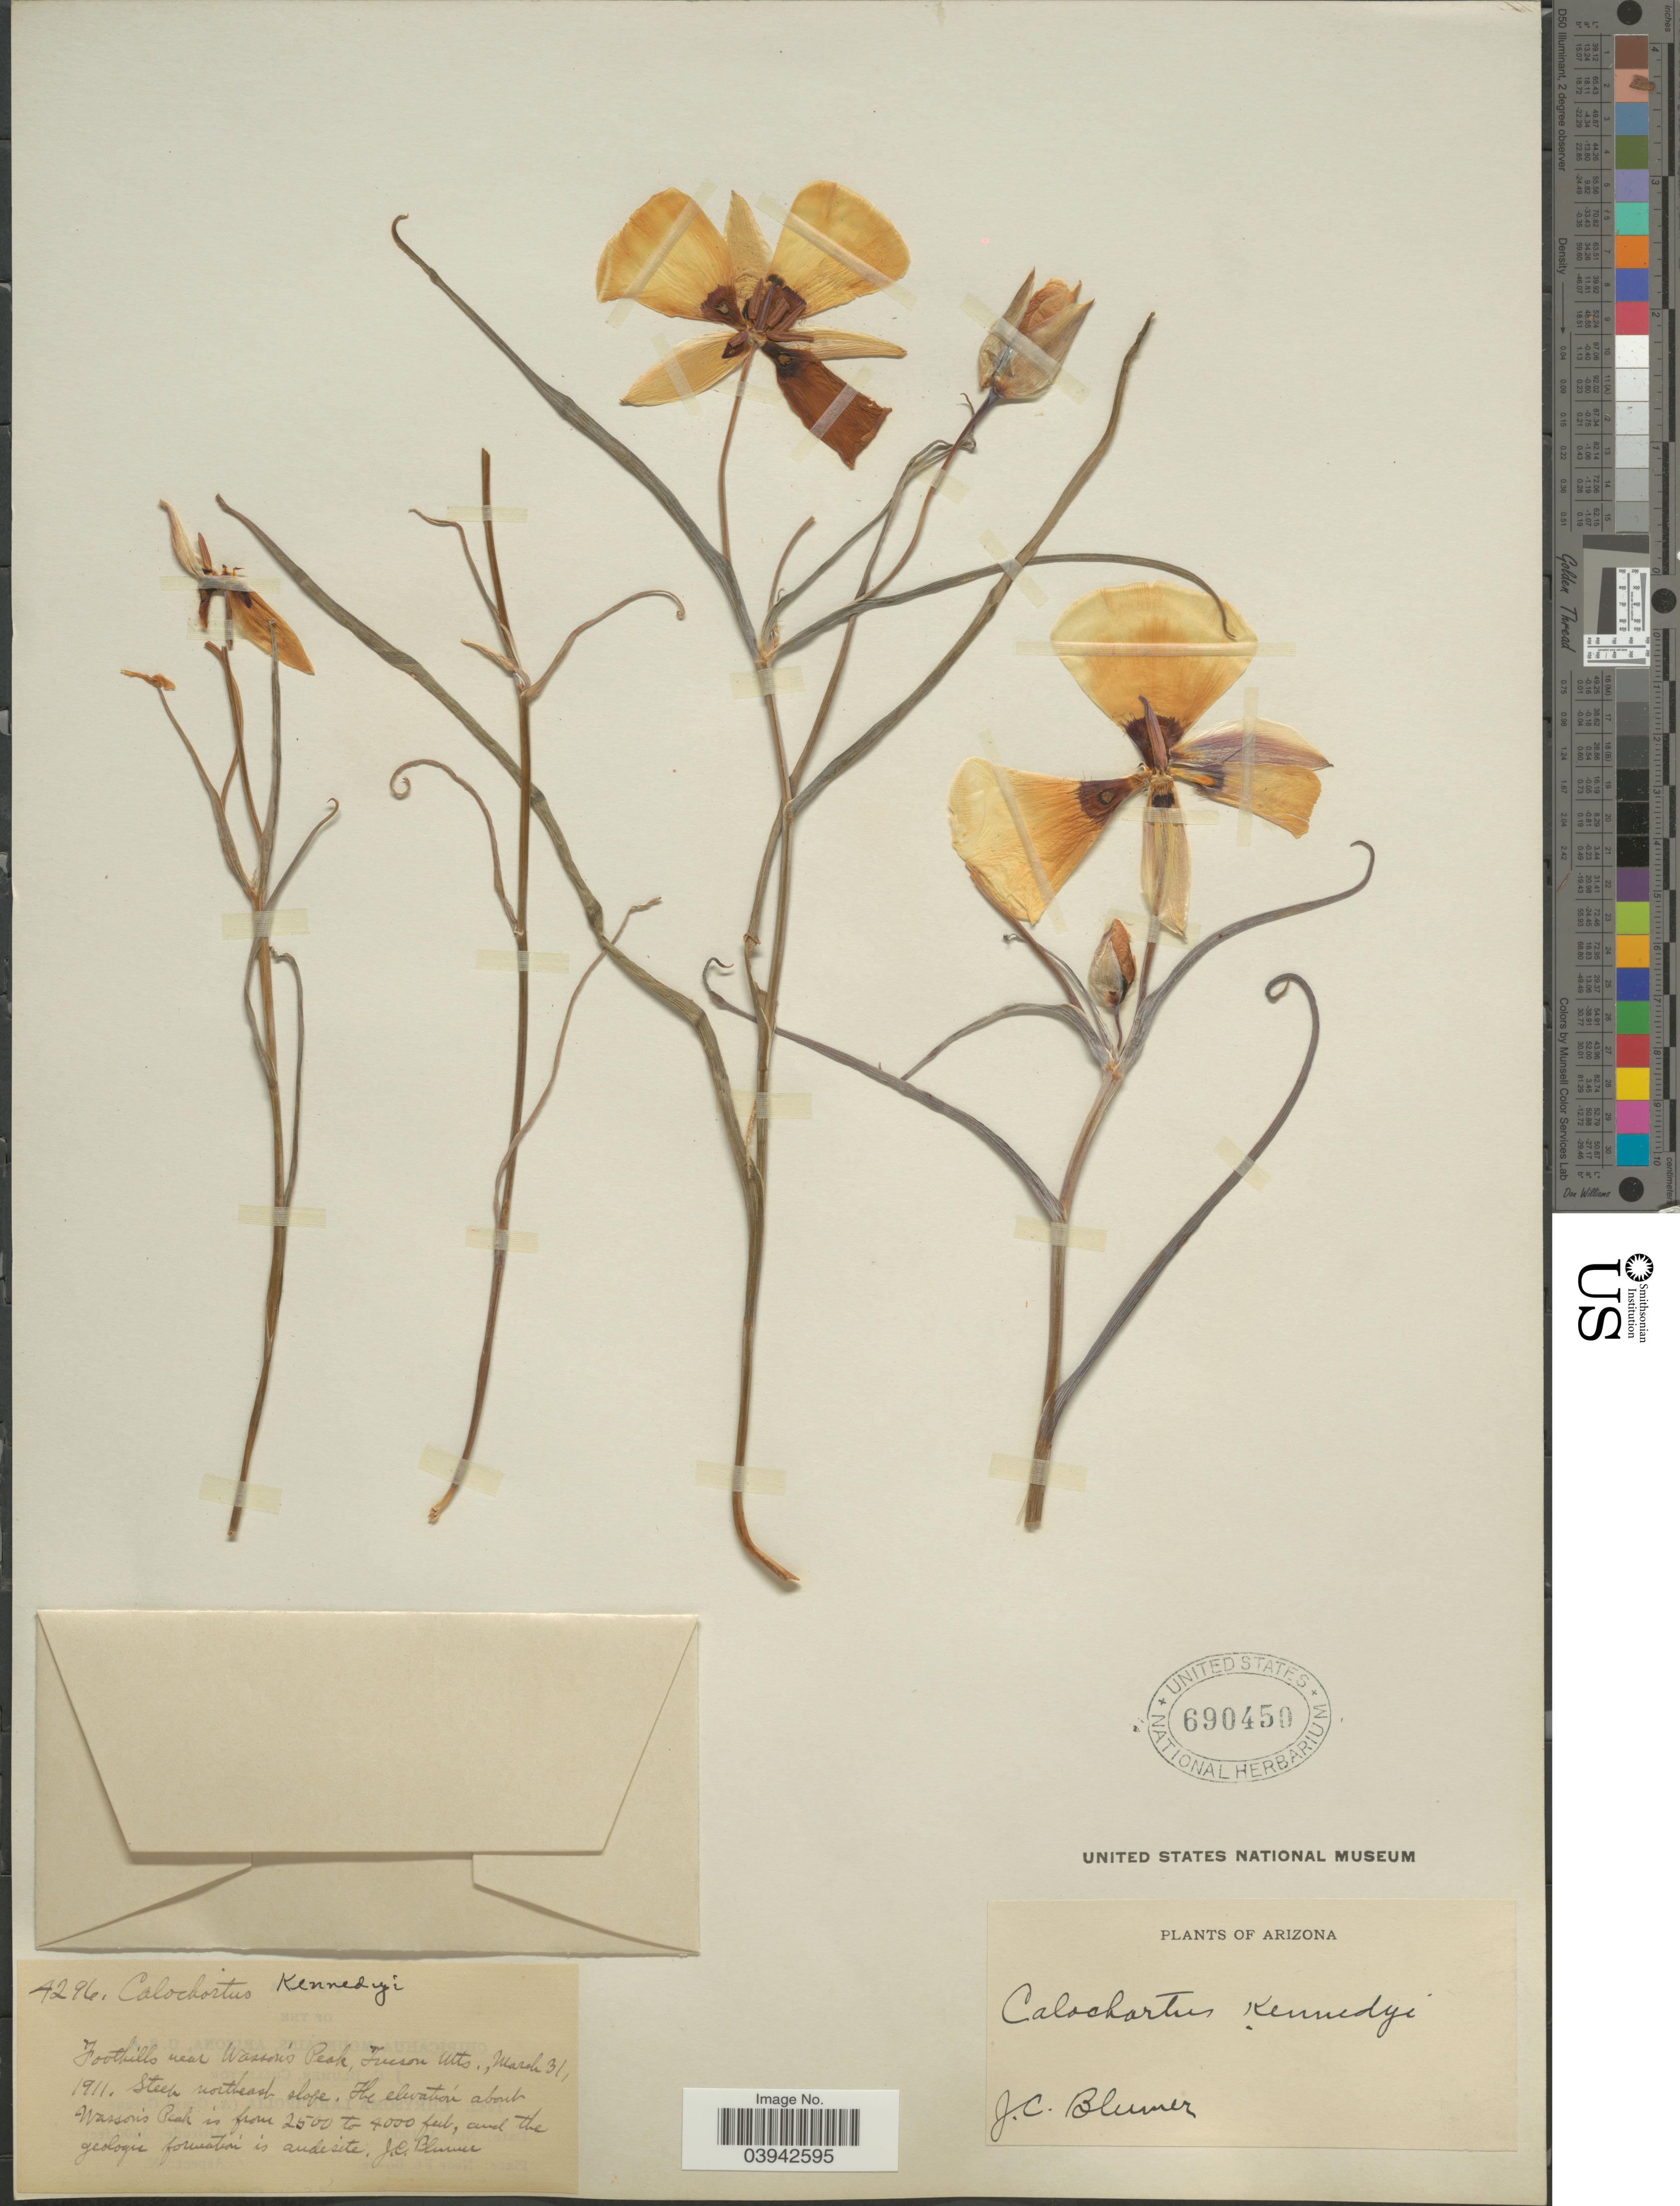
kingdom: Plantae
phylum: Tracheophyta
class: Liliopsida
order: Liliales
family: Liliaceae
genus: Calochortus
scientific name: Calochortus kennedyi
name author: Porter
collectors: J. C. Blumer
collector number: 4296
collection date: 1911-03-31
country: United States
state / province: Arizona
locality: Foothills near Wasson's Peak, Tucson Mts. Steep northeast slope.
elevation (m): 762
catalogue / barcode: US 690450